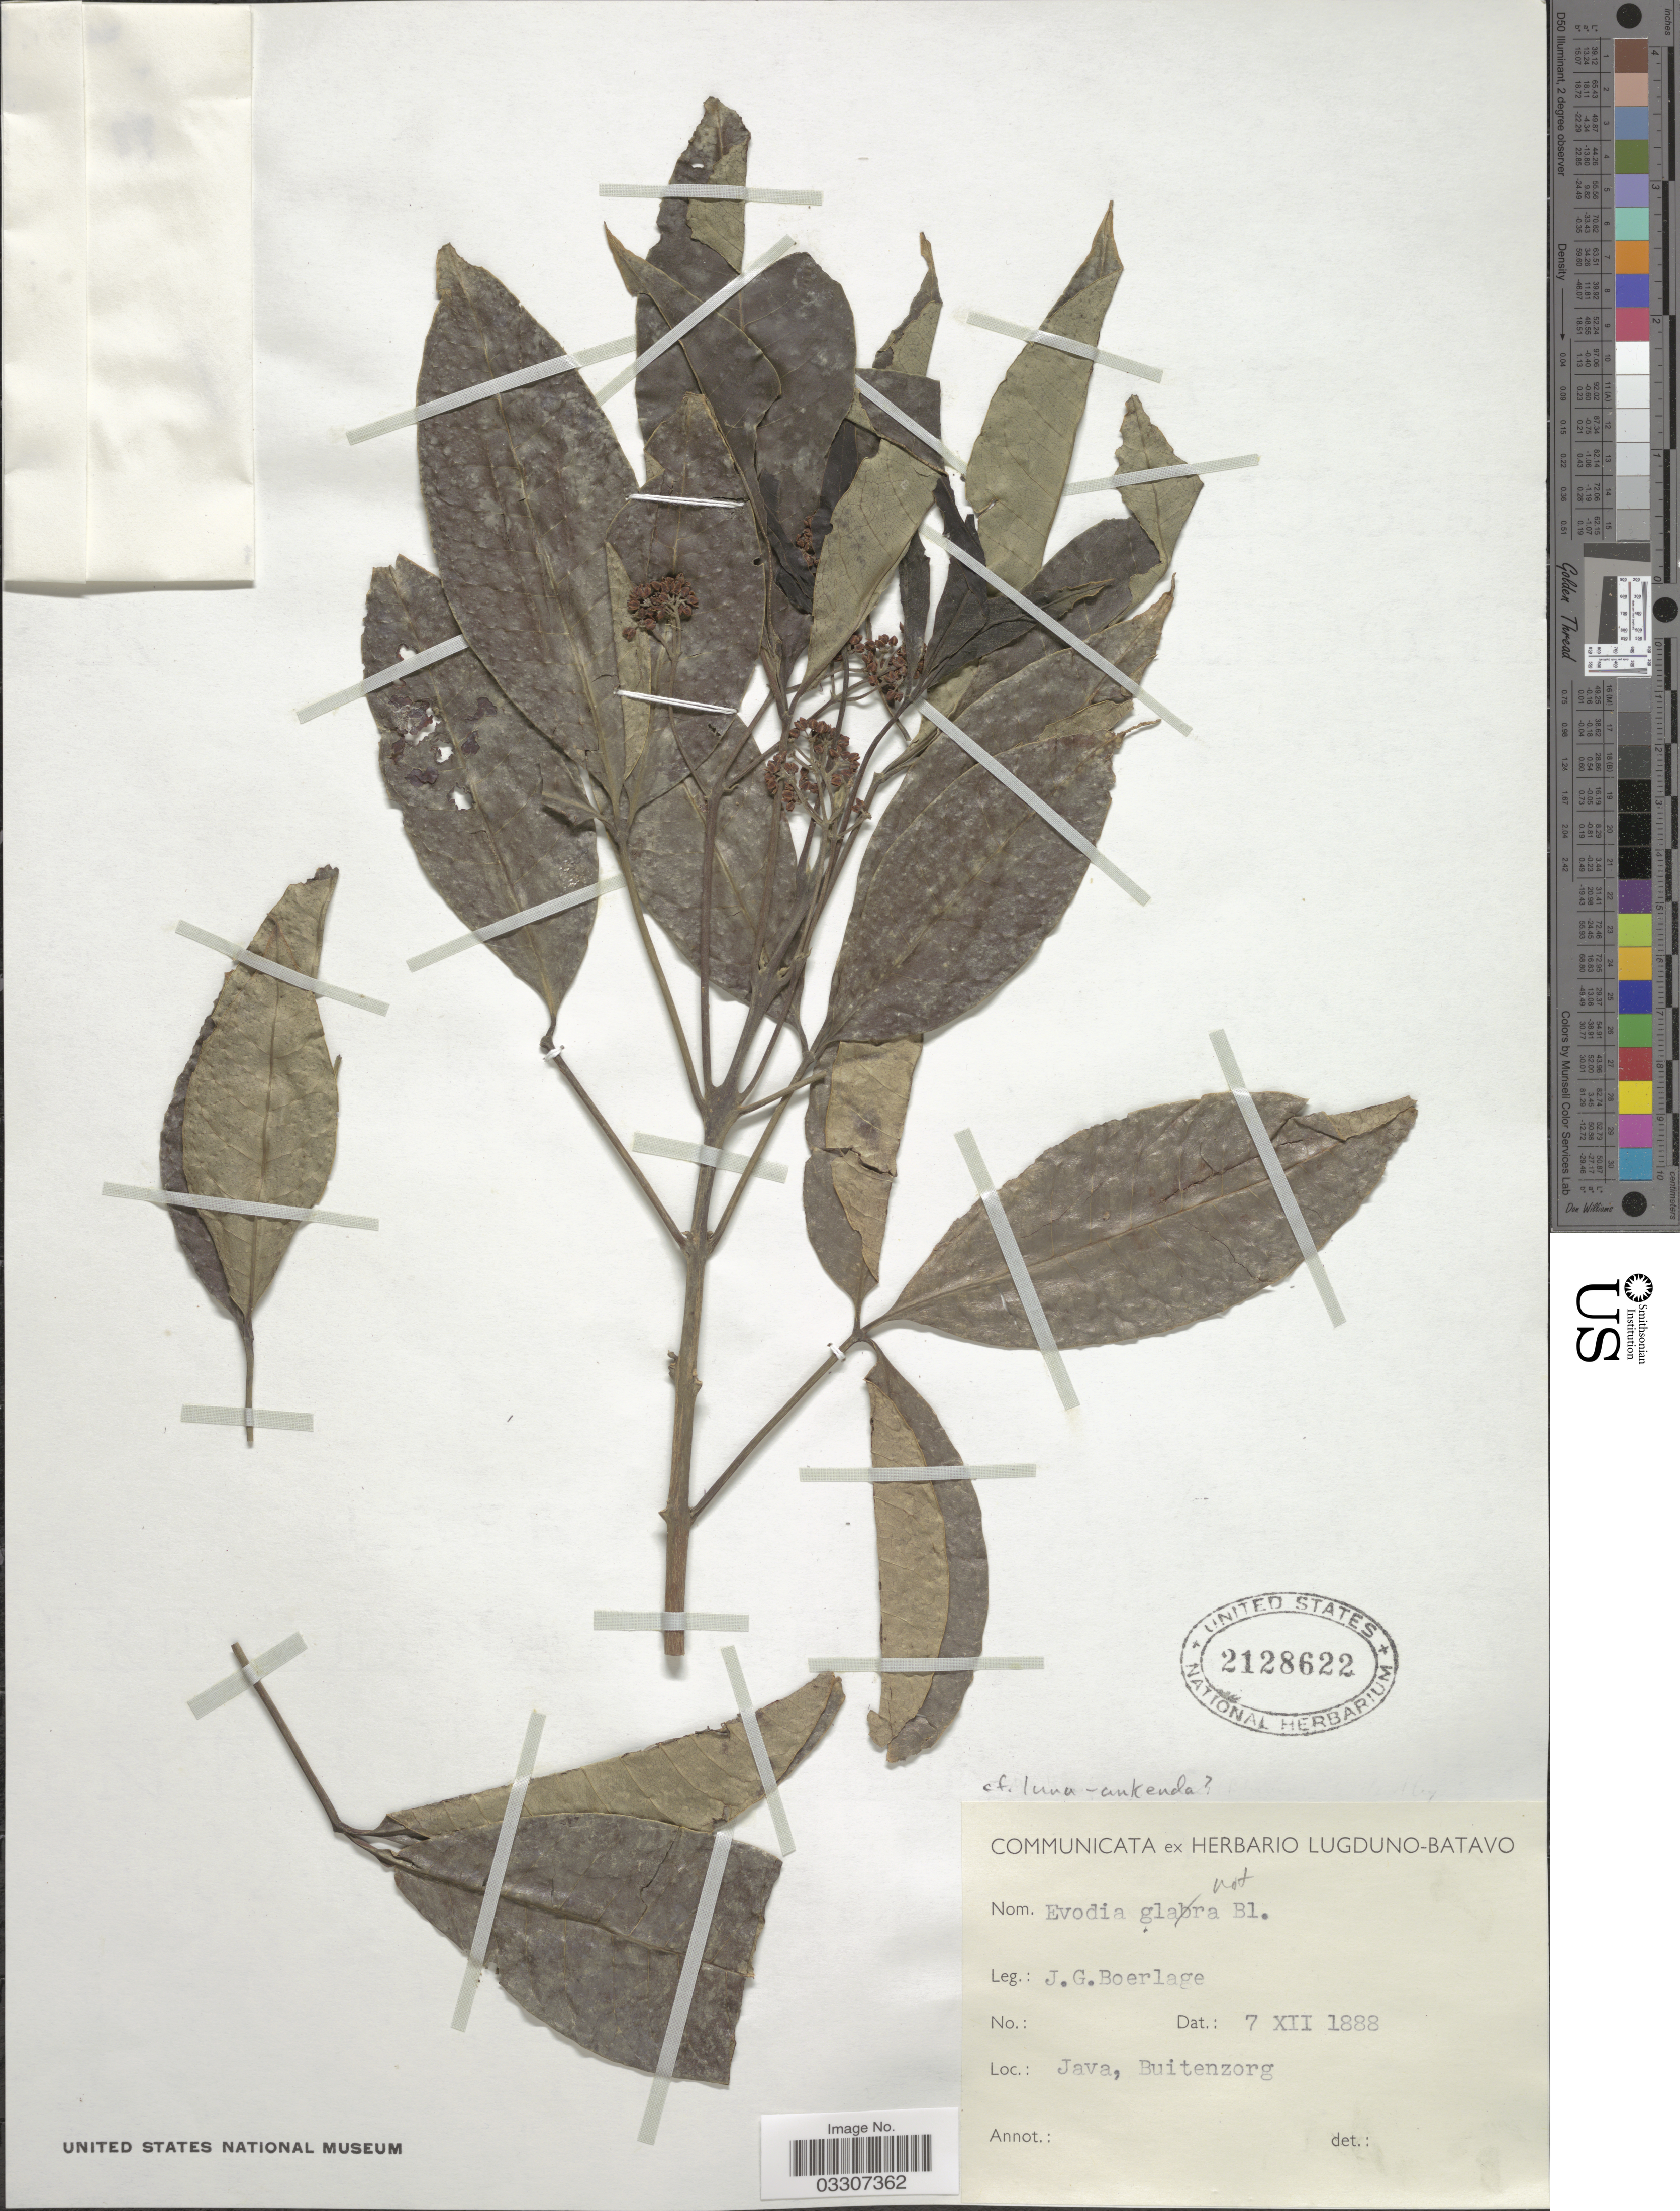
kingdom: Plantae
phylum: Tracheophyta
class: Magnoliopsida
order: Sapindales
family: Rutaceae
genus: Melicope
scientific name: Melicope lunu-ankenda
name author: (Gaertn.) T.G. Hartley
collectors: J. G. Boerlage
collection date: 1888-12-07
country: Indonesia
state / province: Java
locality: Buitenzorg.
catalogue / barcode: US 2128622